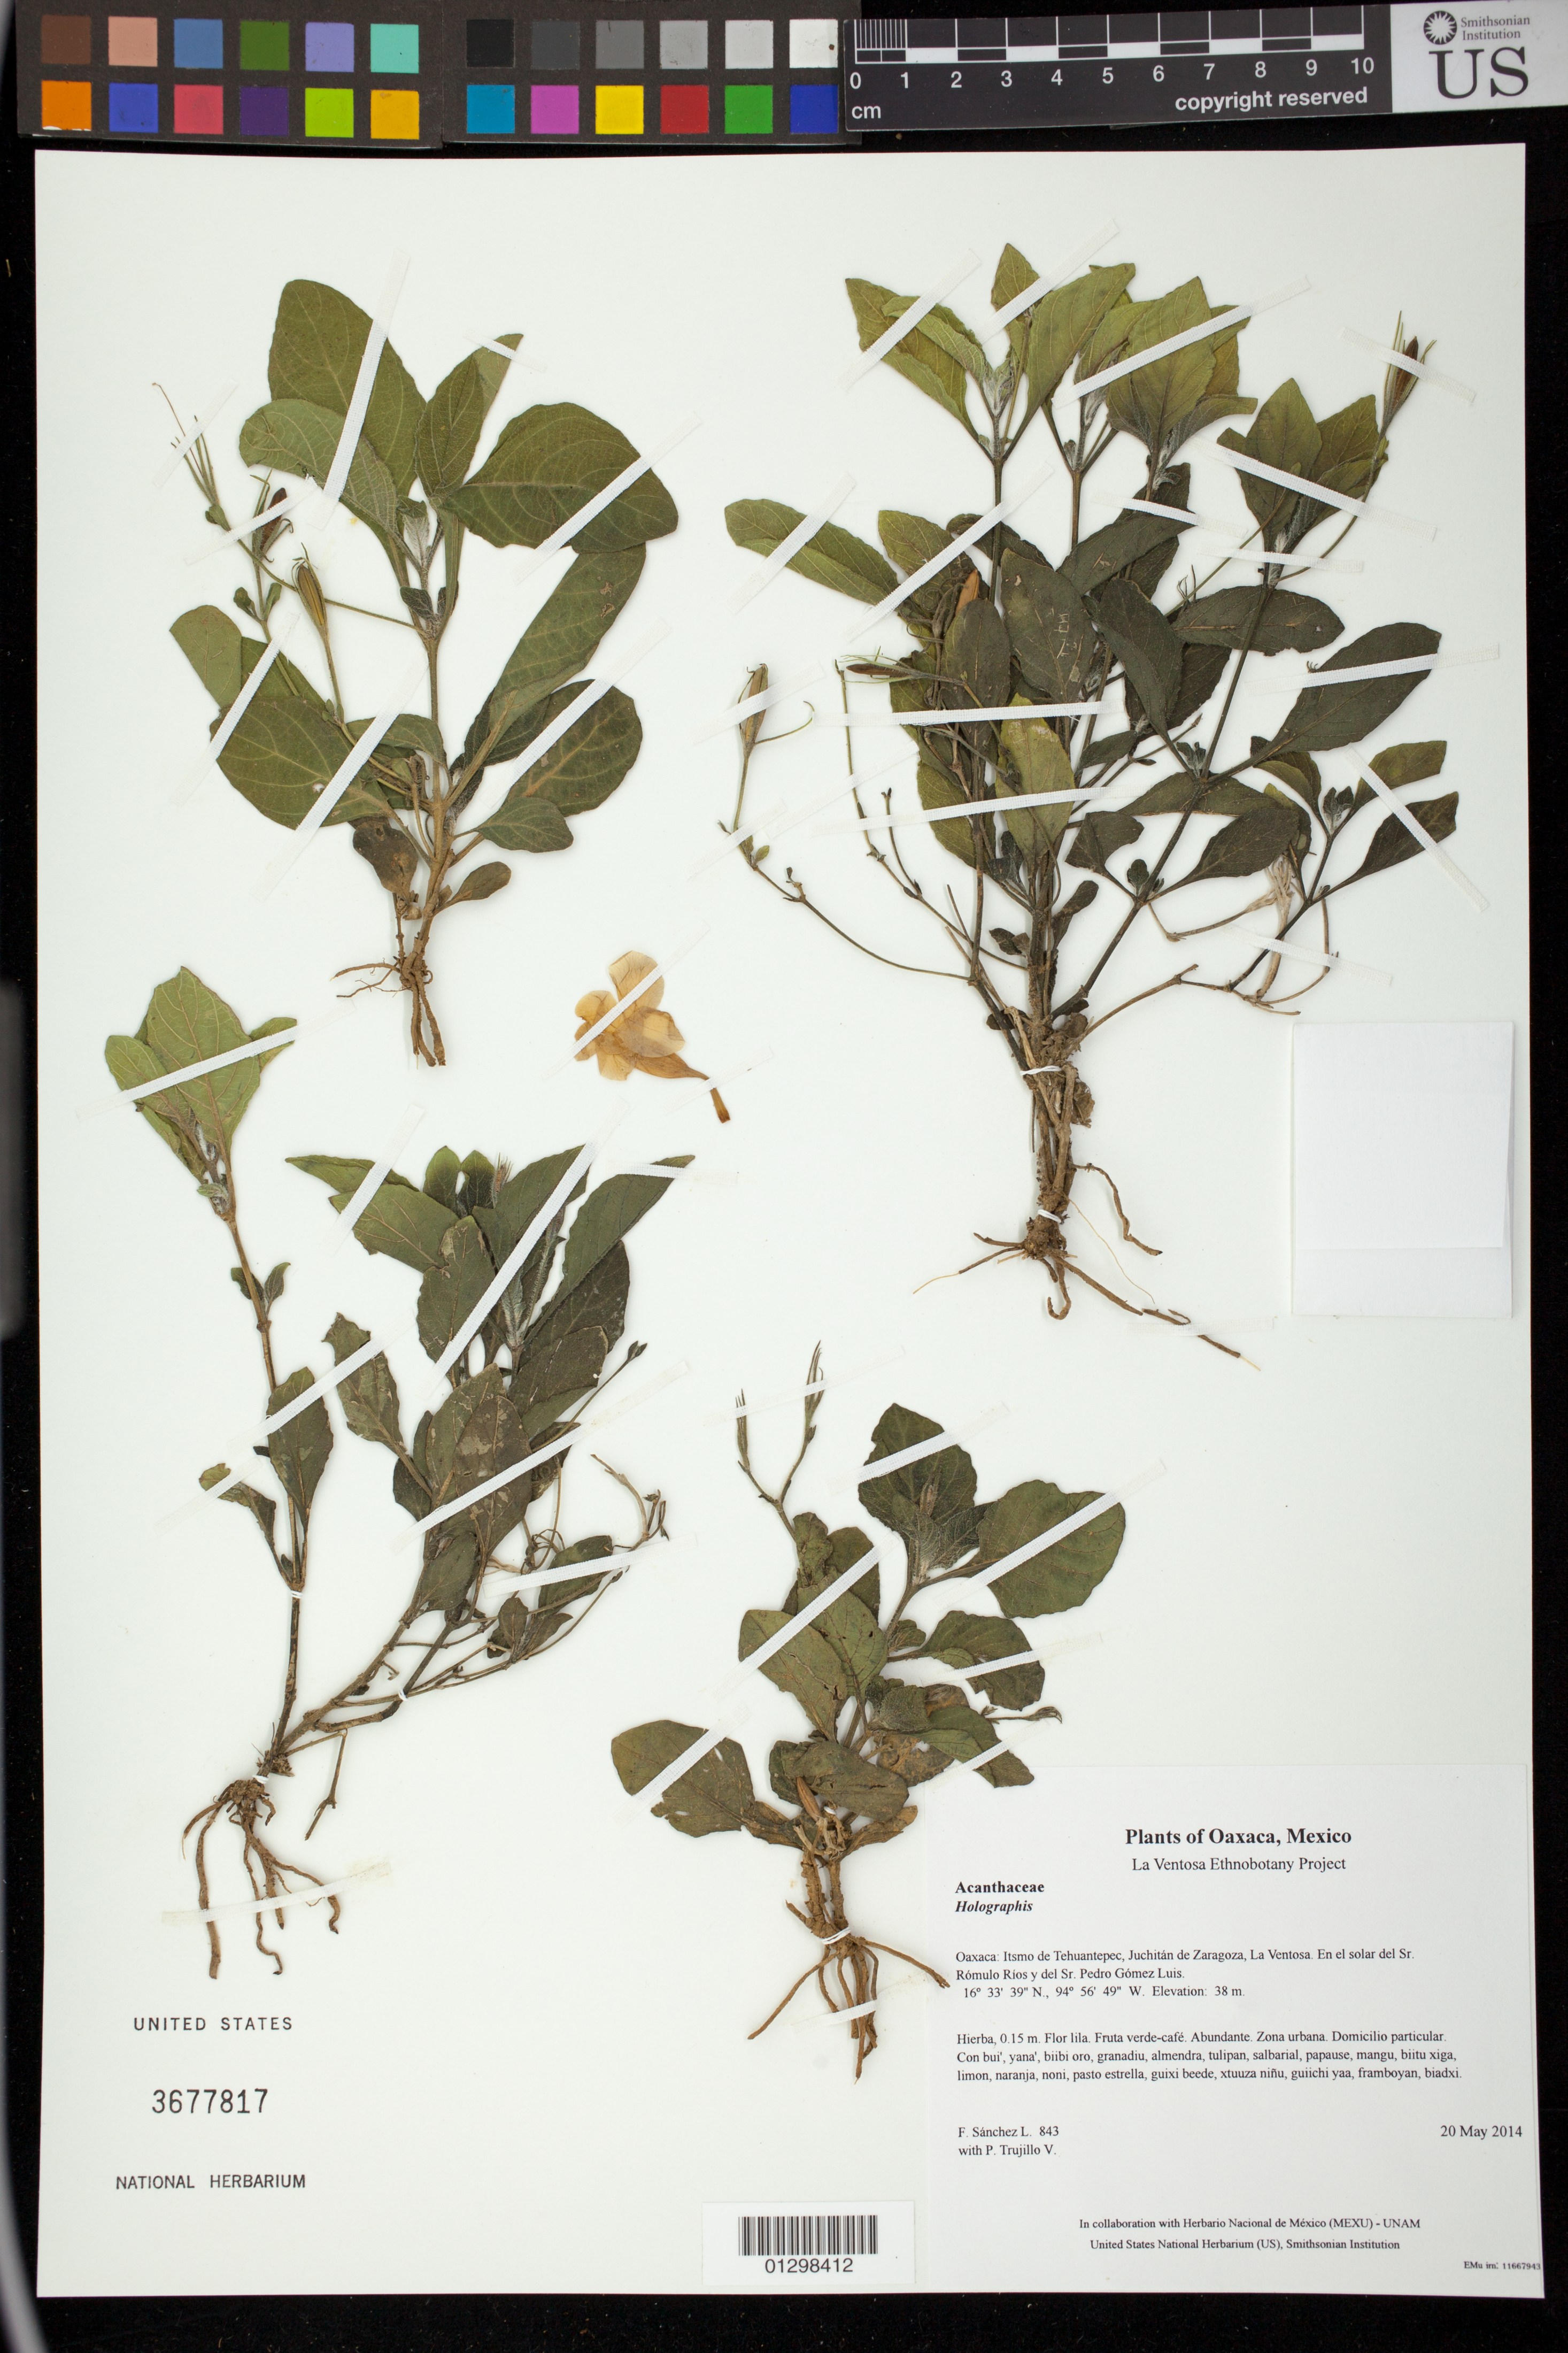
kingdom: Plantae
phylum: Tracheophyta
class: Magnoliopsida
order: Lamiales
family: Acanthaceae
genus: Ruellia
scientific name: Ruellia nudiflora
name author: (Engelm. & A. Gray) Urb.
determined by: Velasco G., Kenia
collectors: F. Sánchez L. & P. Trujillo V.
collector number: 843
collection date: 2014-05-20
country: Mexico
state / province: Oaxaca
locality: Itsmo de Tehuantepec, Juchitán de Zaragoza, La Ventosa. En el solar del Sr. Rómulo Ríos y del Sr. Pedro Gómez Luis.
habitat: Zona urbana. Domicilio particular.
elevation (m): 38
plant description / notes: JEBOT, MEXU, SERO, US; Guixi bandaga. 0.15 m. Guie' lila. Cuaananaxhi naga'-namuu. Stale.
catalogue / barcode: US 3677817